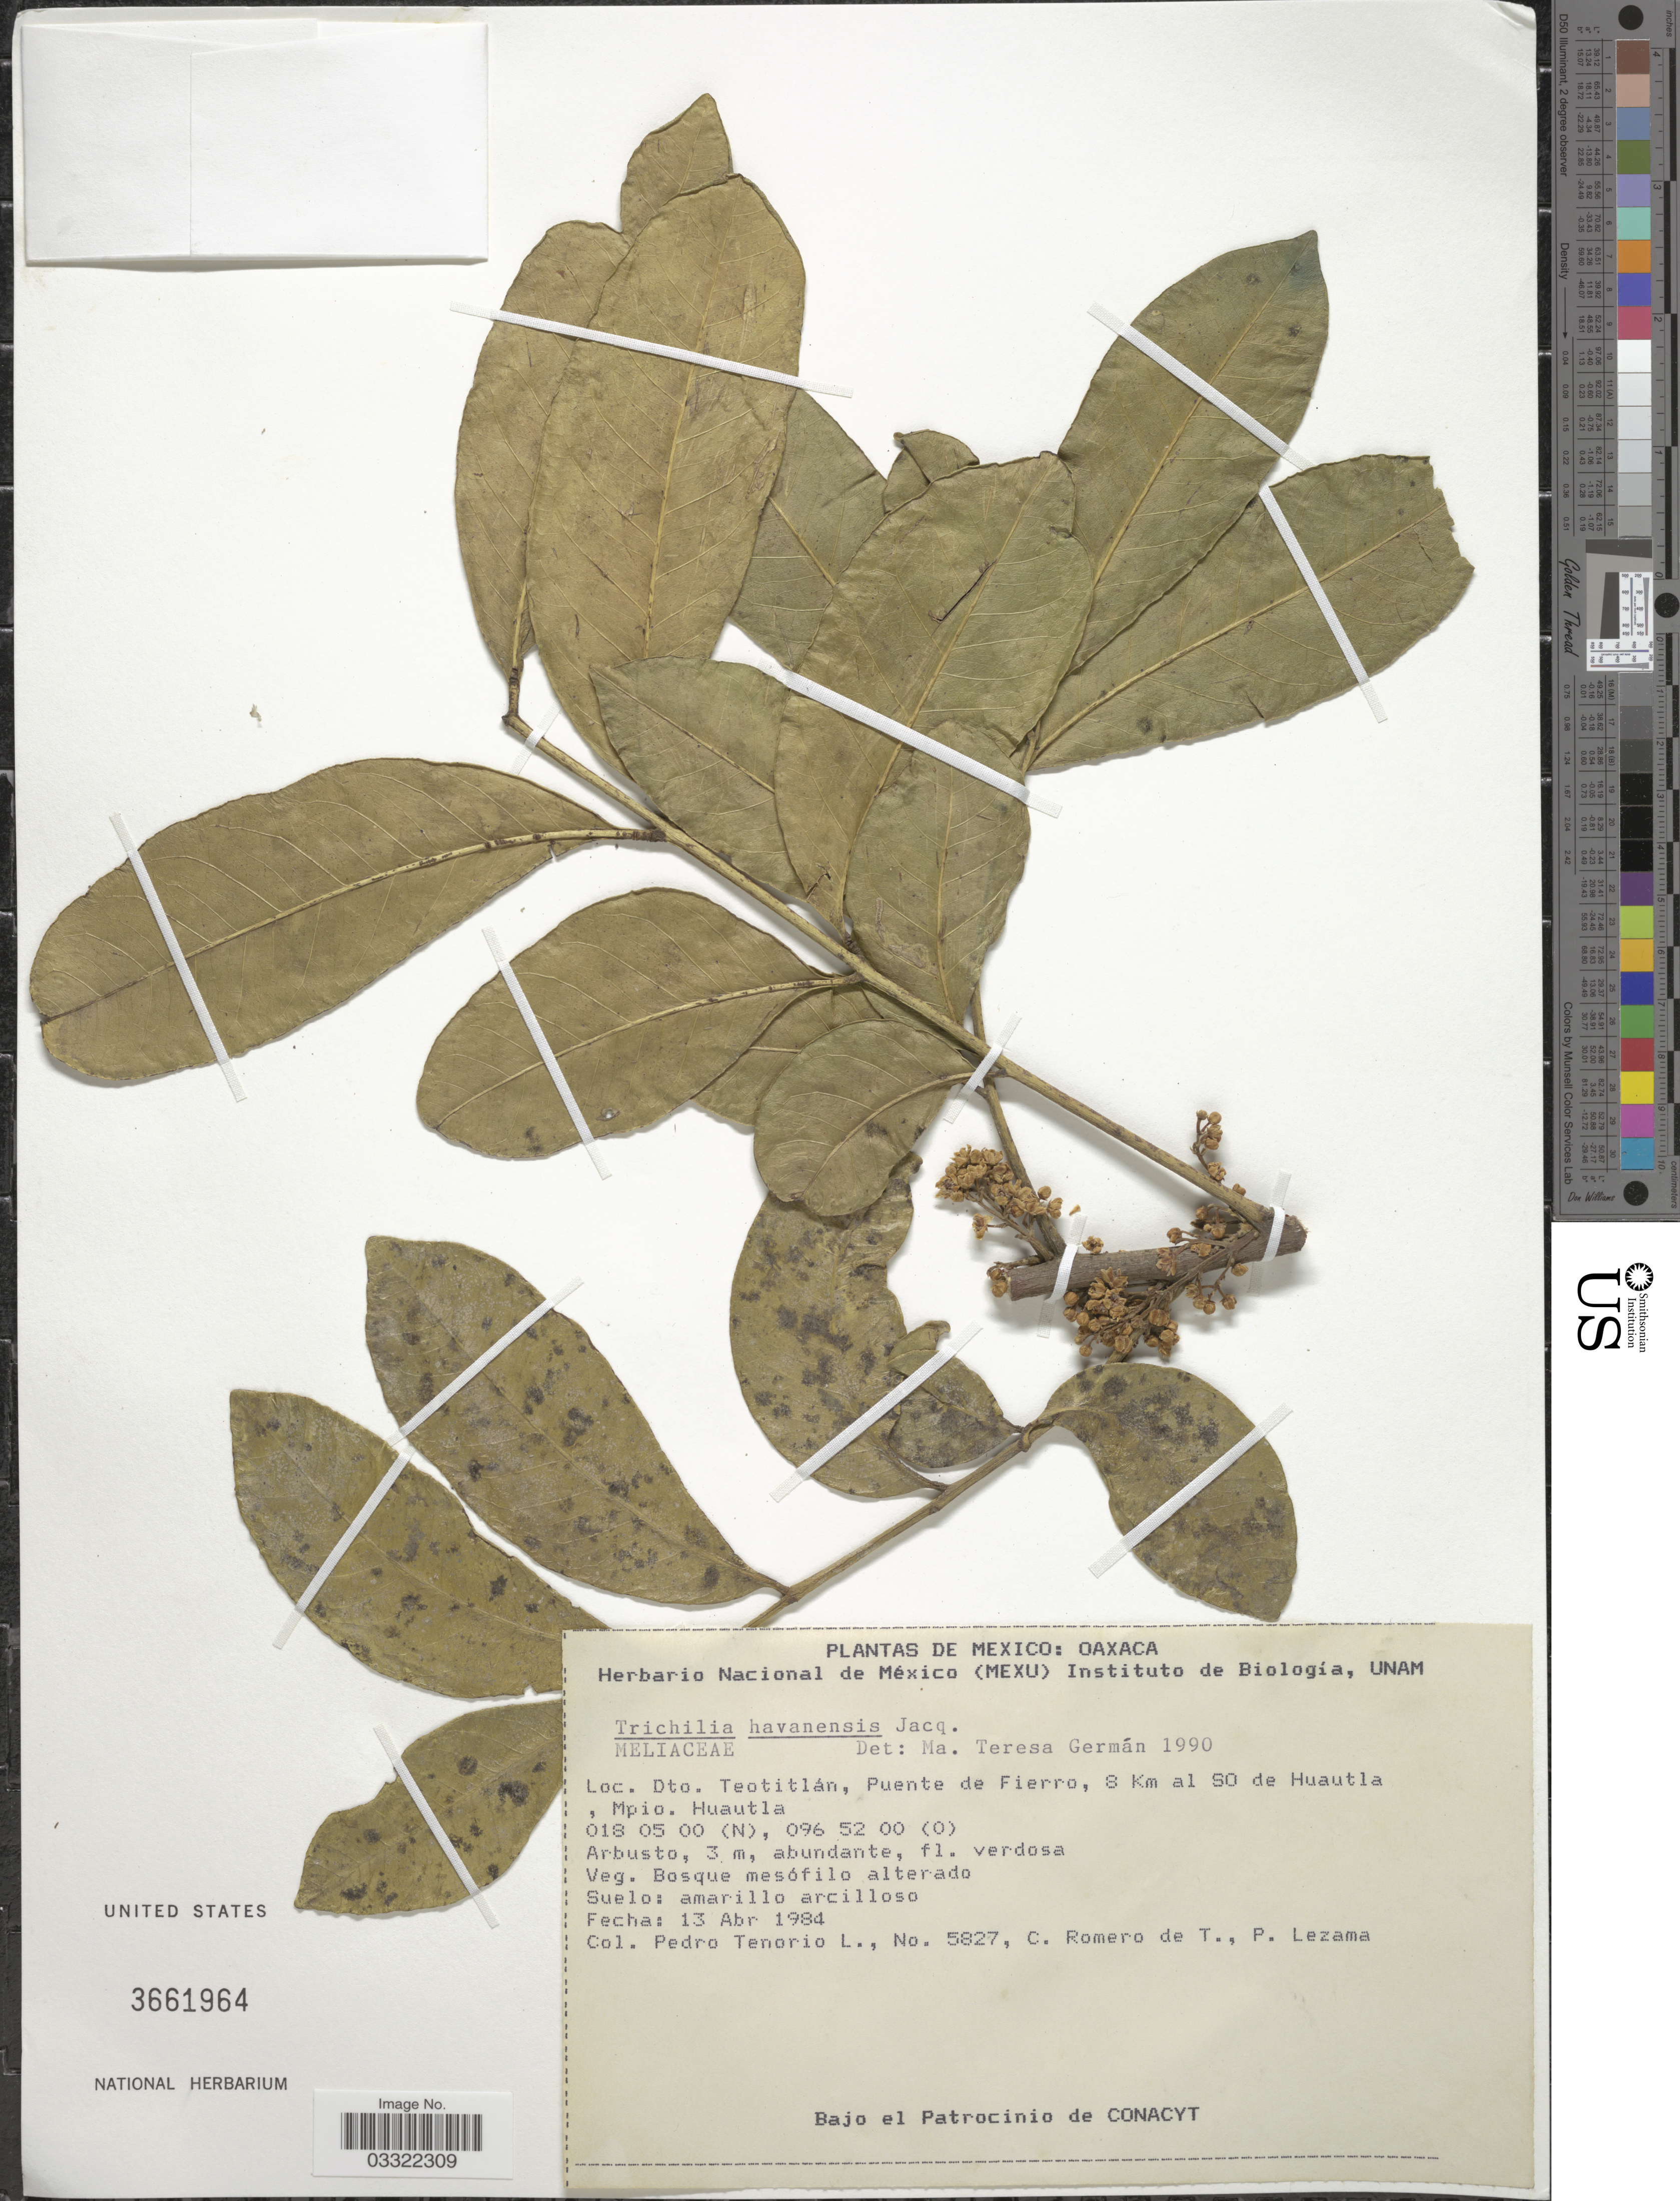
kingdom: Plantae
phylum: Tracheophyta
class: Magnoliopsida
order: Sapindales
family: Meliaceae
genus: Trichilia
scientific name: Trichilia havanensis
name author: Jacq.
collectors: P. Tenorio L., C. Romero de T. & P. Lezama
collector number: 5827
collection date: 1984-04-13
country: Mexico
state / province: Oaxaca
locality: Dto. Teotitlán, Puente de Fierro, 8 Km al SO de Huautla, Mpio. Huautla.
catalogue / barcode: US 3661964